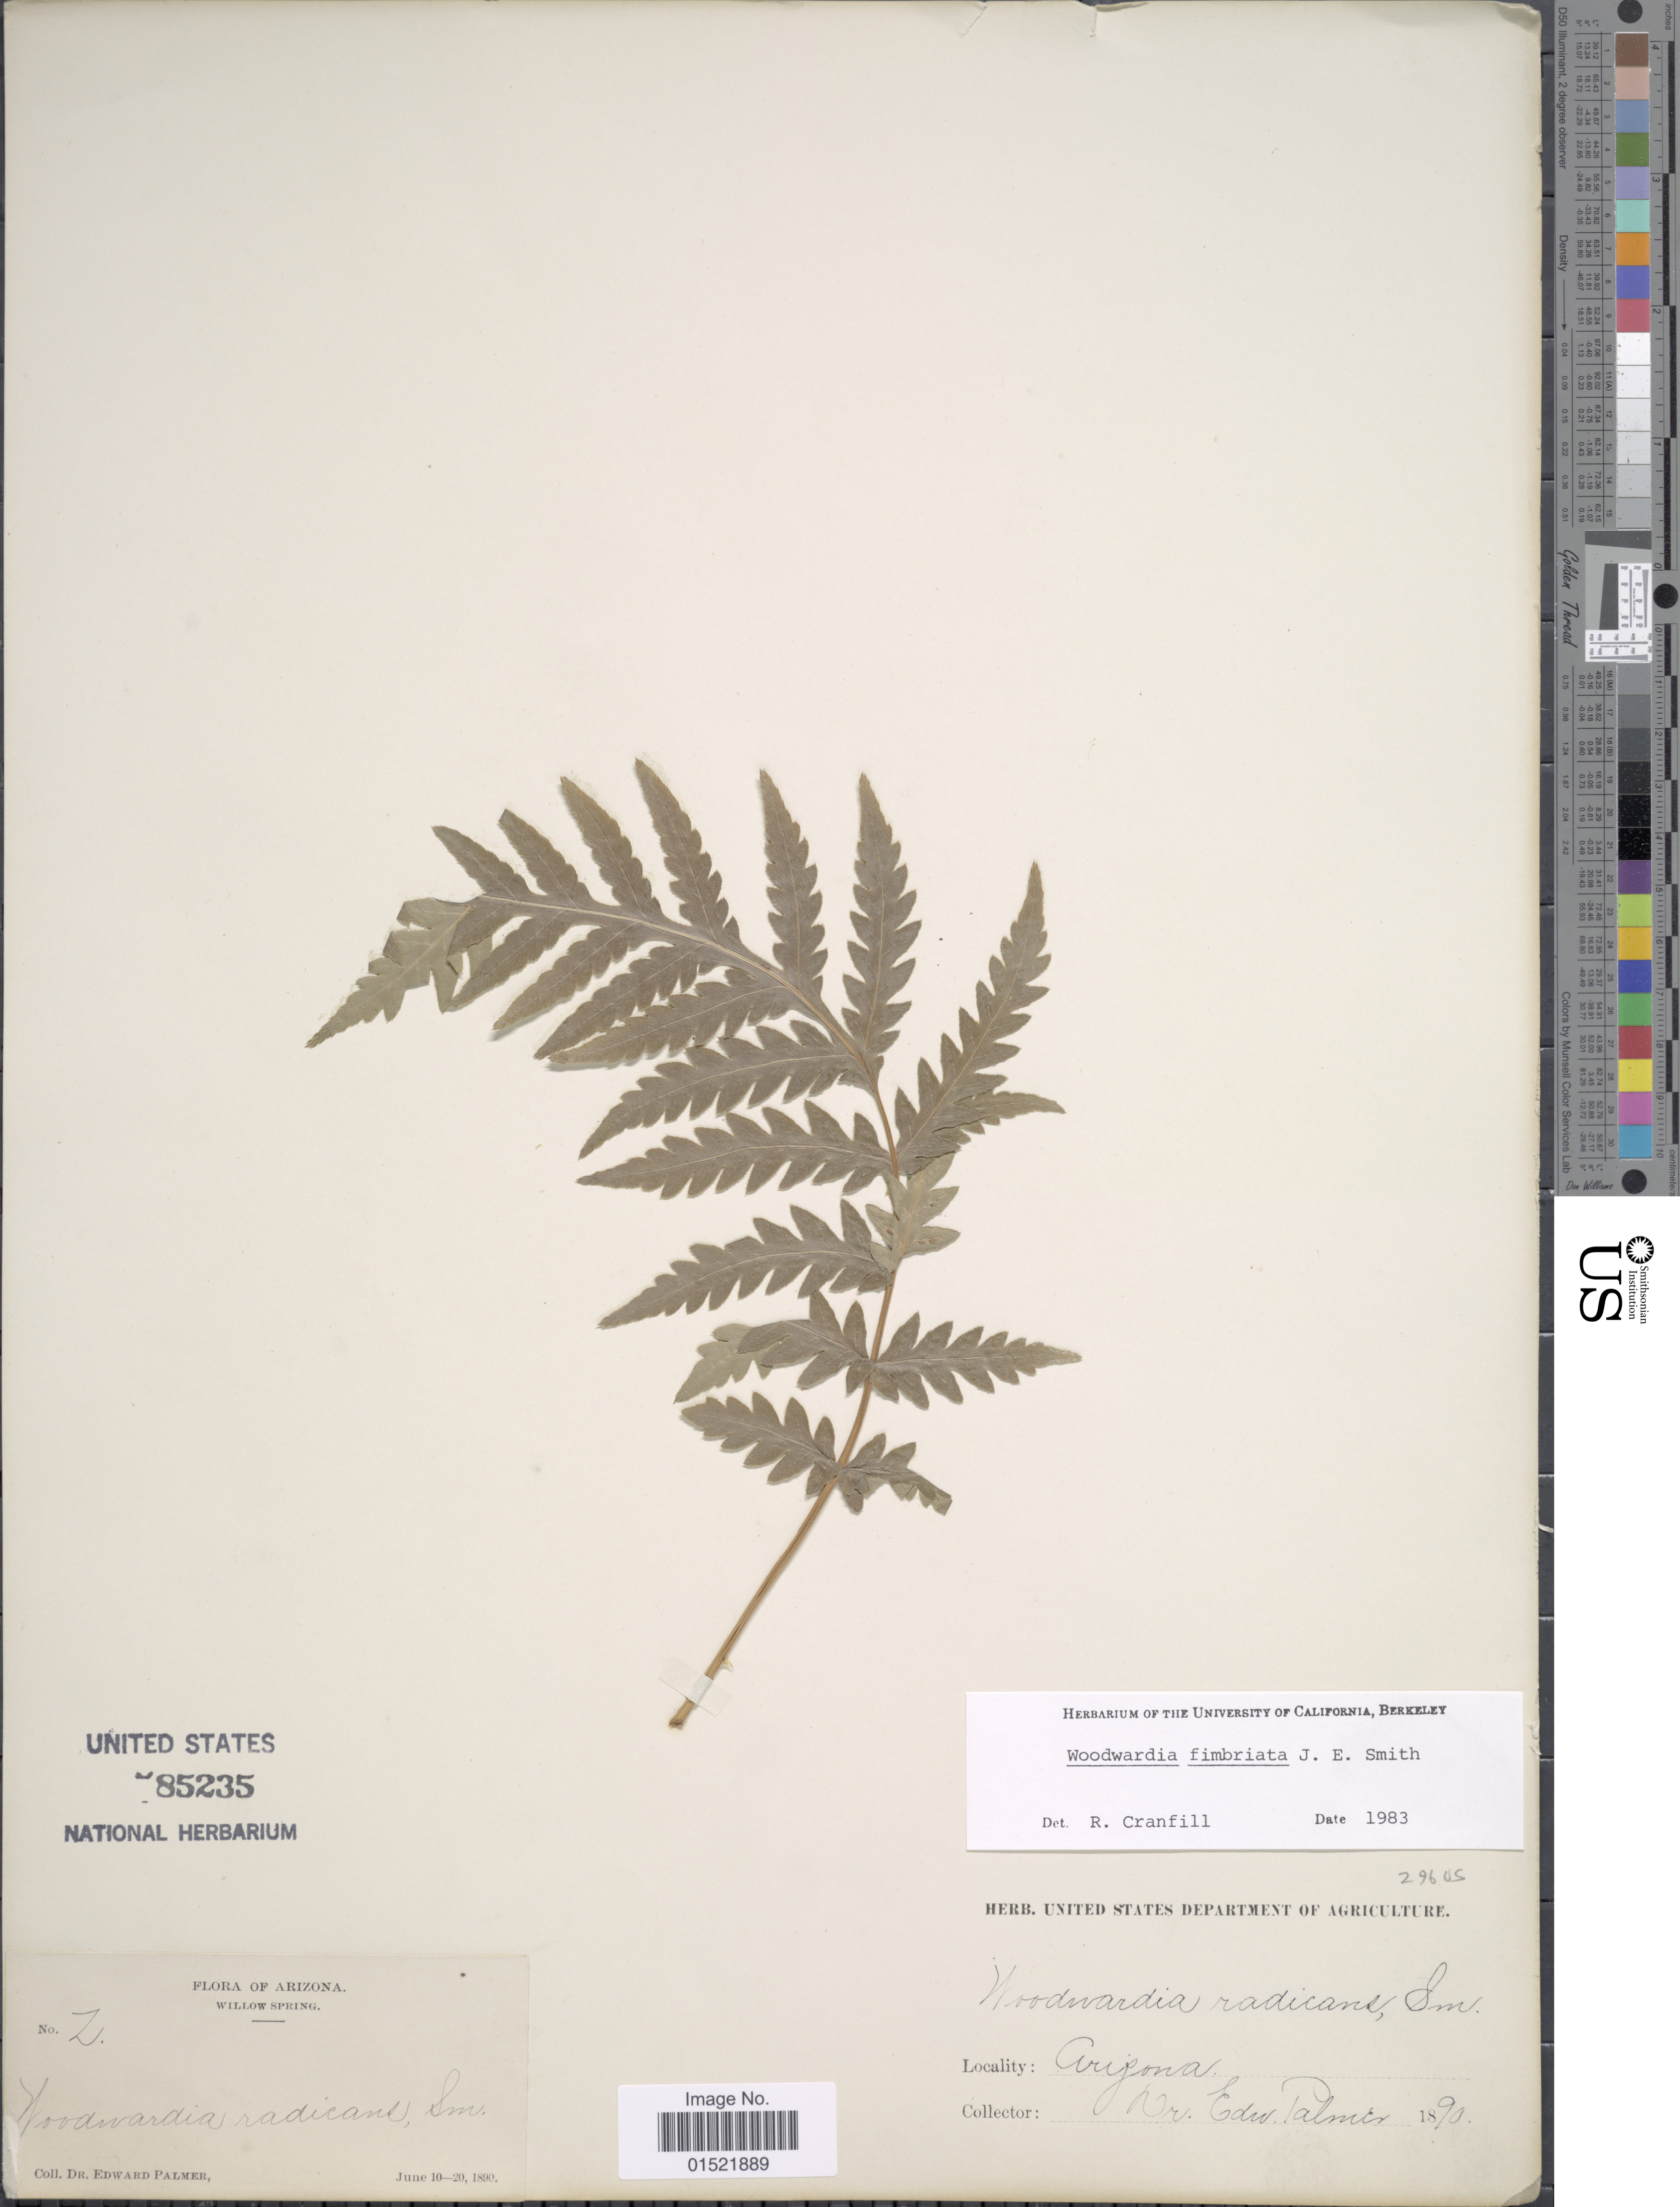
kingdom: Plantae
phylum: Tracheophyta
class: Polypodiopsida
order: Polypodiales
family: Blechnaceae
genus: Woodwardia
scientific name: Woodwardia fimbriata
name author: Sm.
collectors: E. Palmer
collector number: Z*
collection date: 1890-06-10/1890-06-20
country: United States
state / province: Arizona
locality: Willow Spring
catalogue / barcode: US 85235